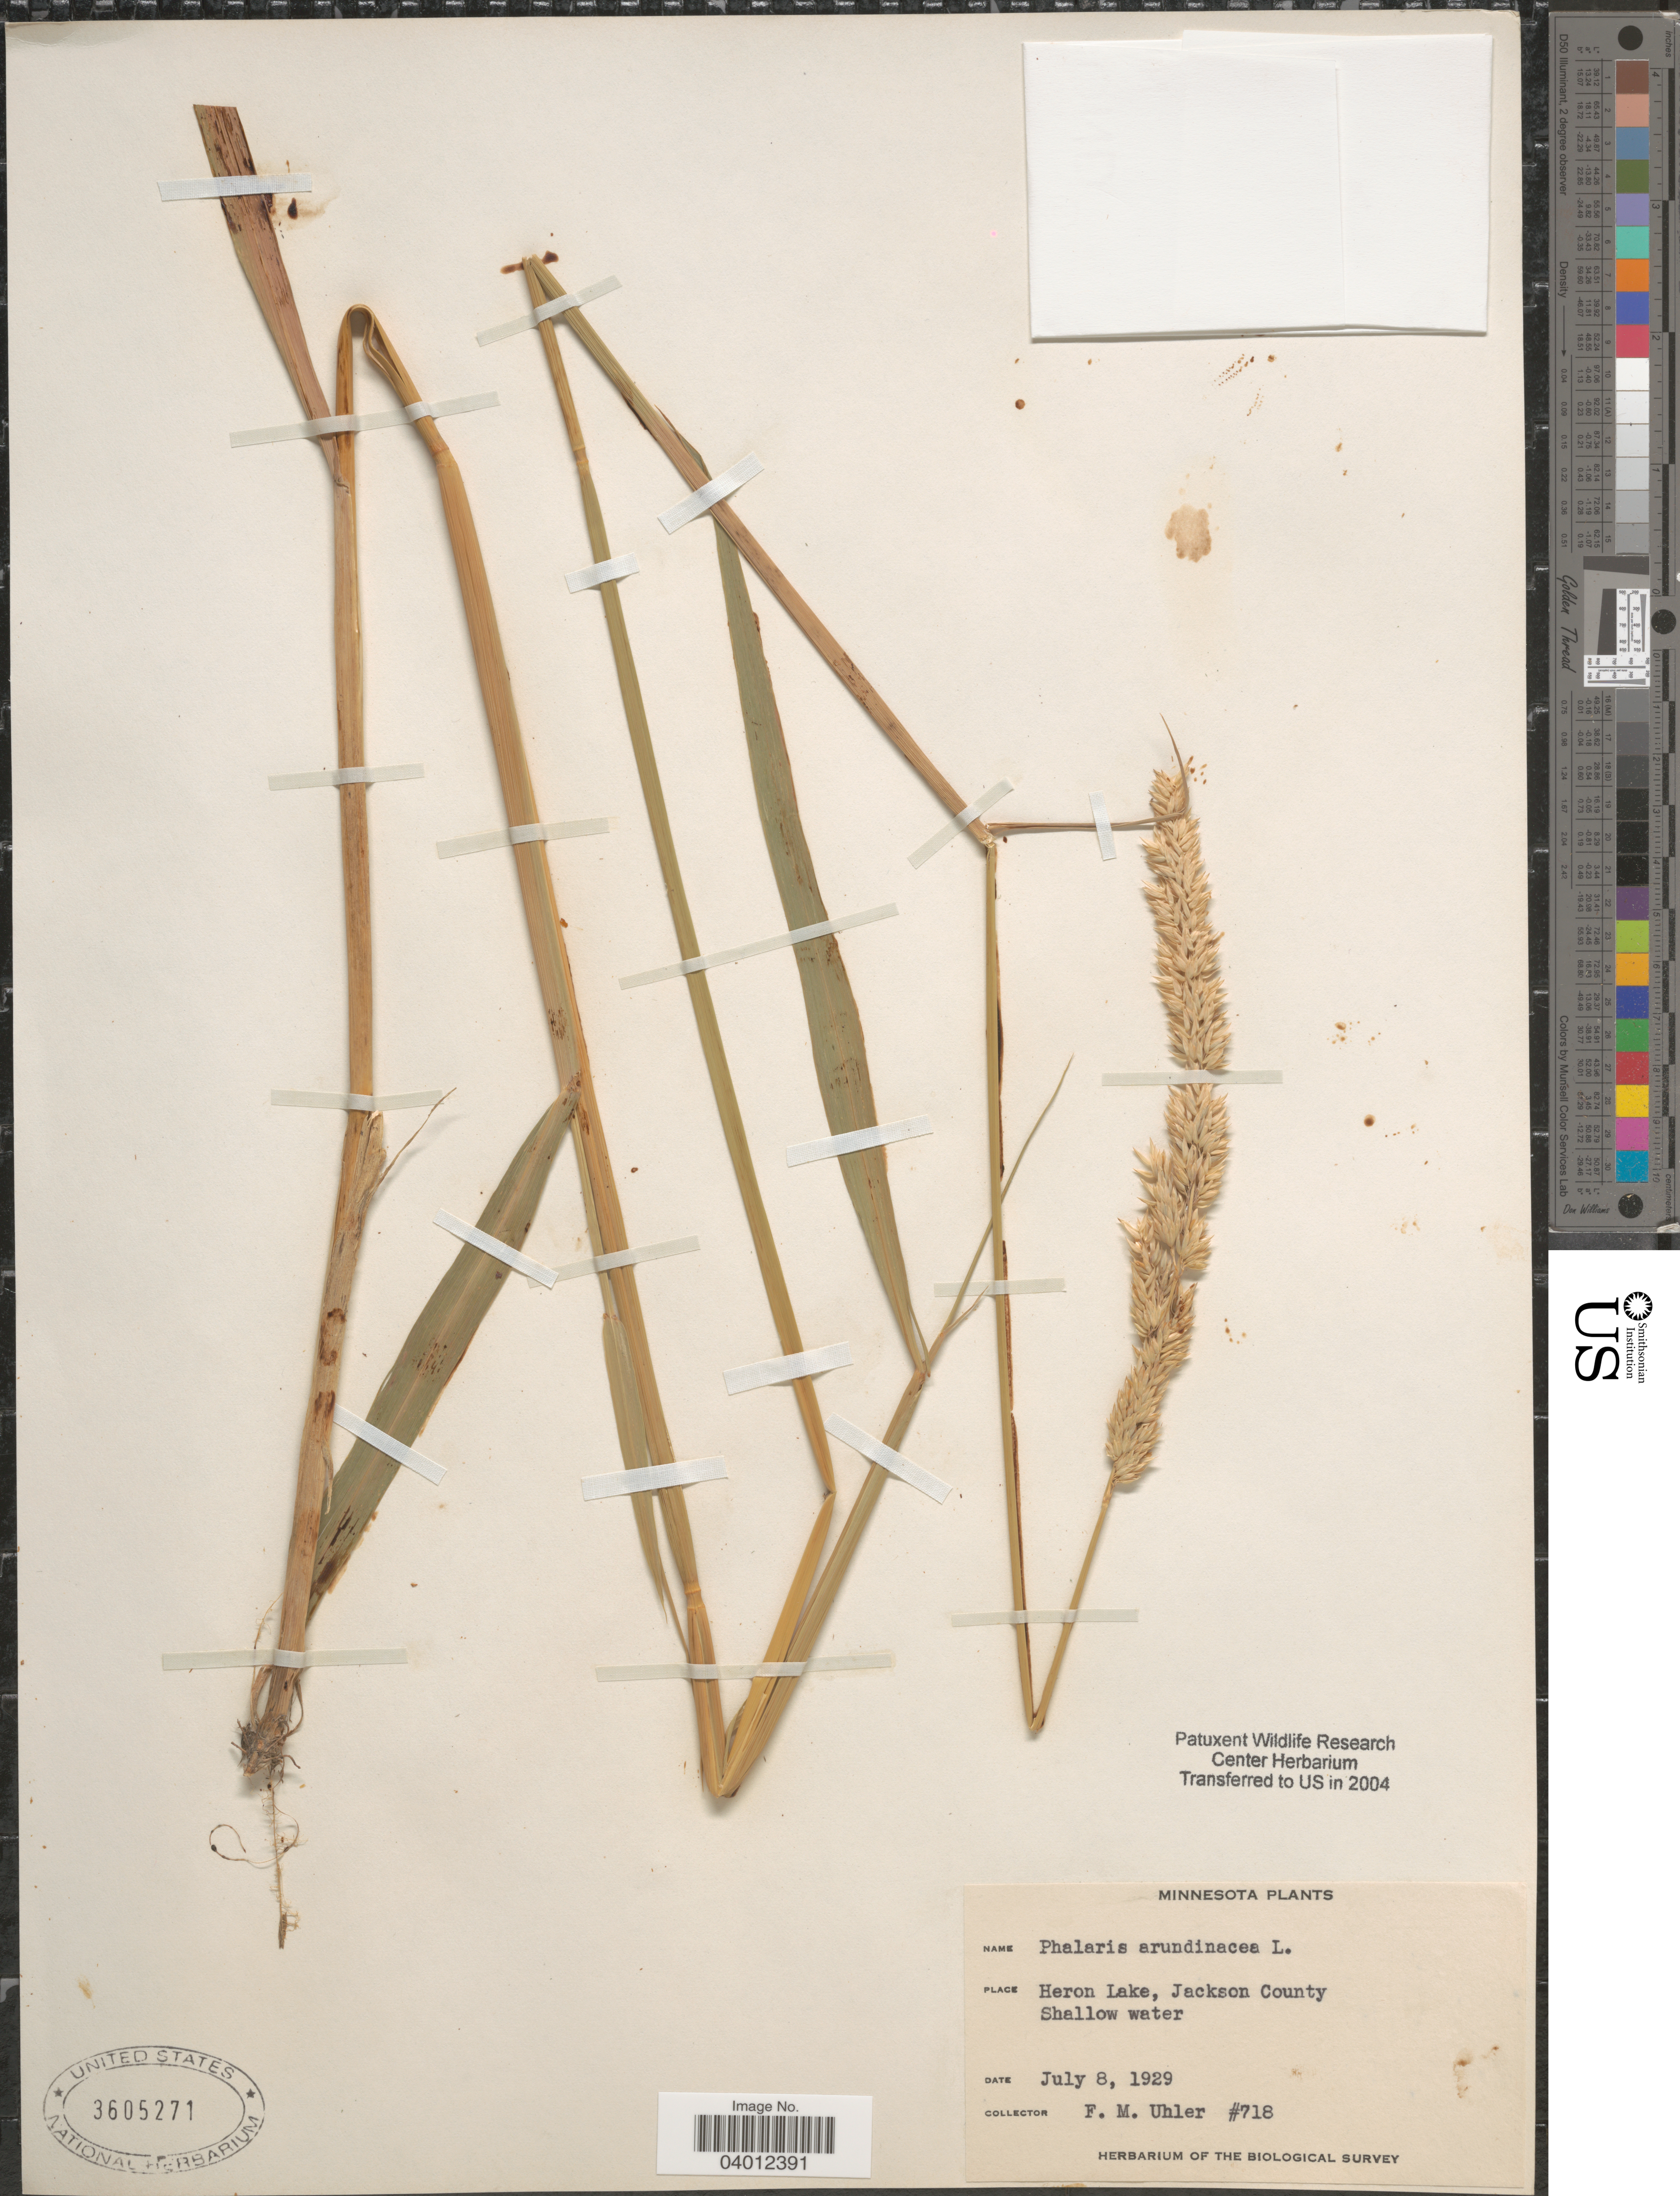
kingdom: Plantae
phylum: Tracheophyta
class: Liliopsida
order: Poales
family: Poaceae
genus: Phalaris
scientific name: Phalaris arundinacea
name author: L.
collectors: F. M. Uhler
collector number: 718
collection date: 1929-07-08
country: United States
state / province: Minnesota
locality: Heron Lake, Jackson County.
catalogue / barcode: US 3605271